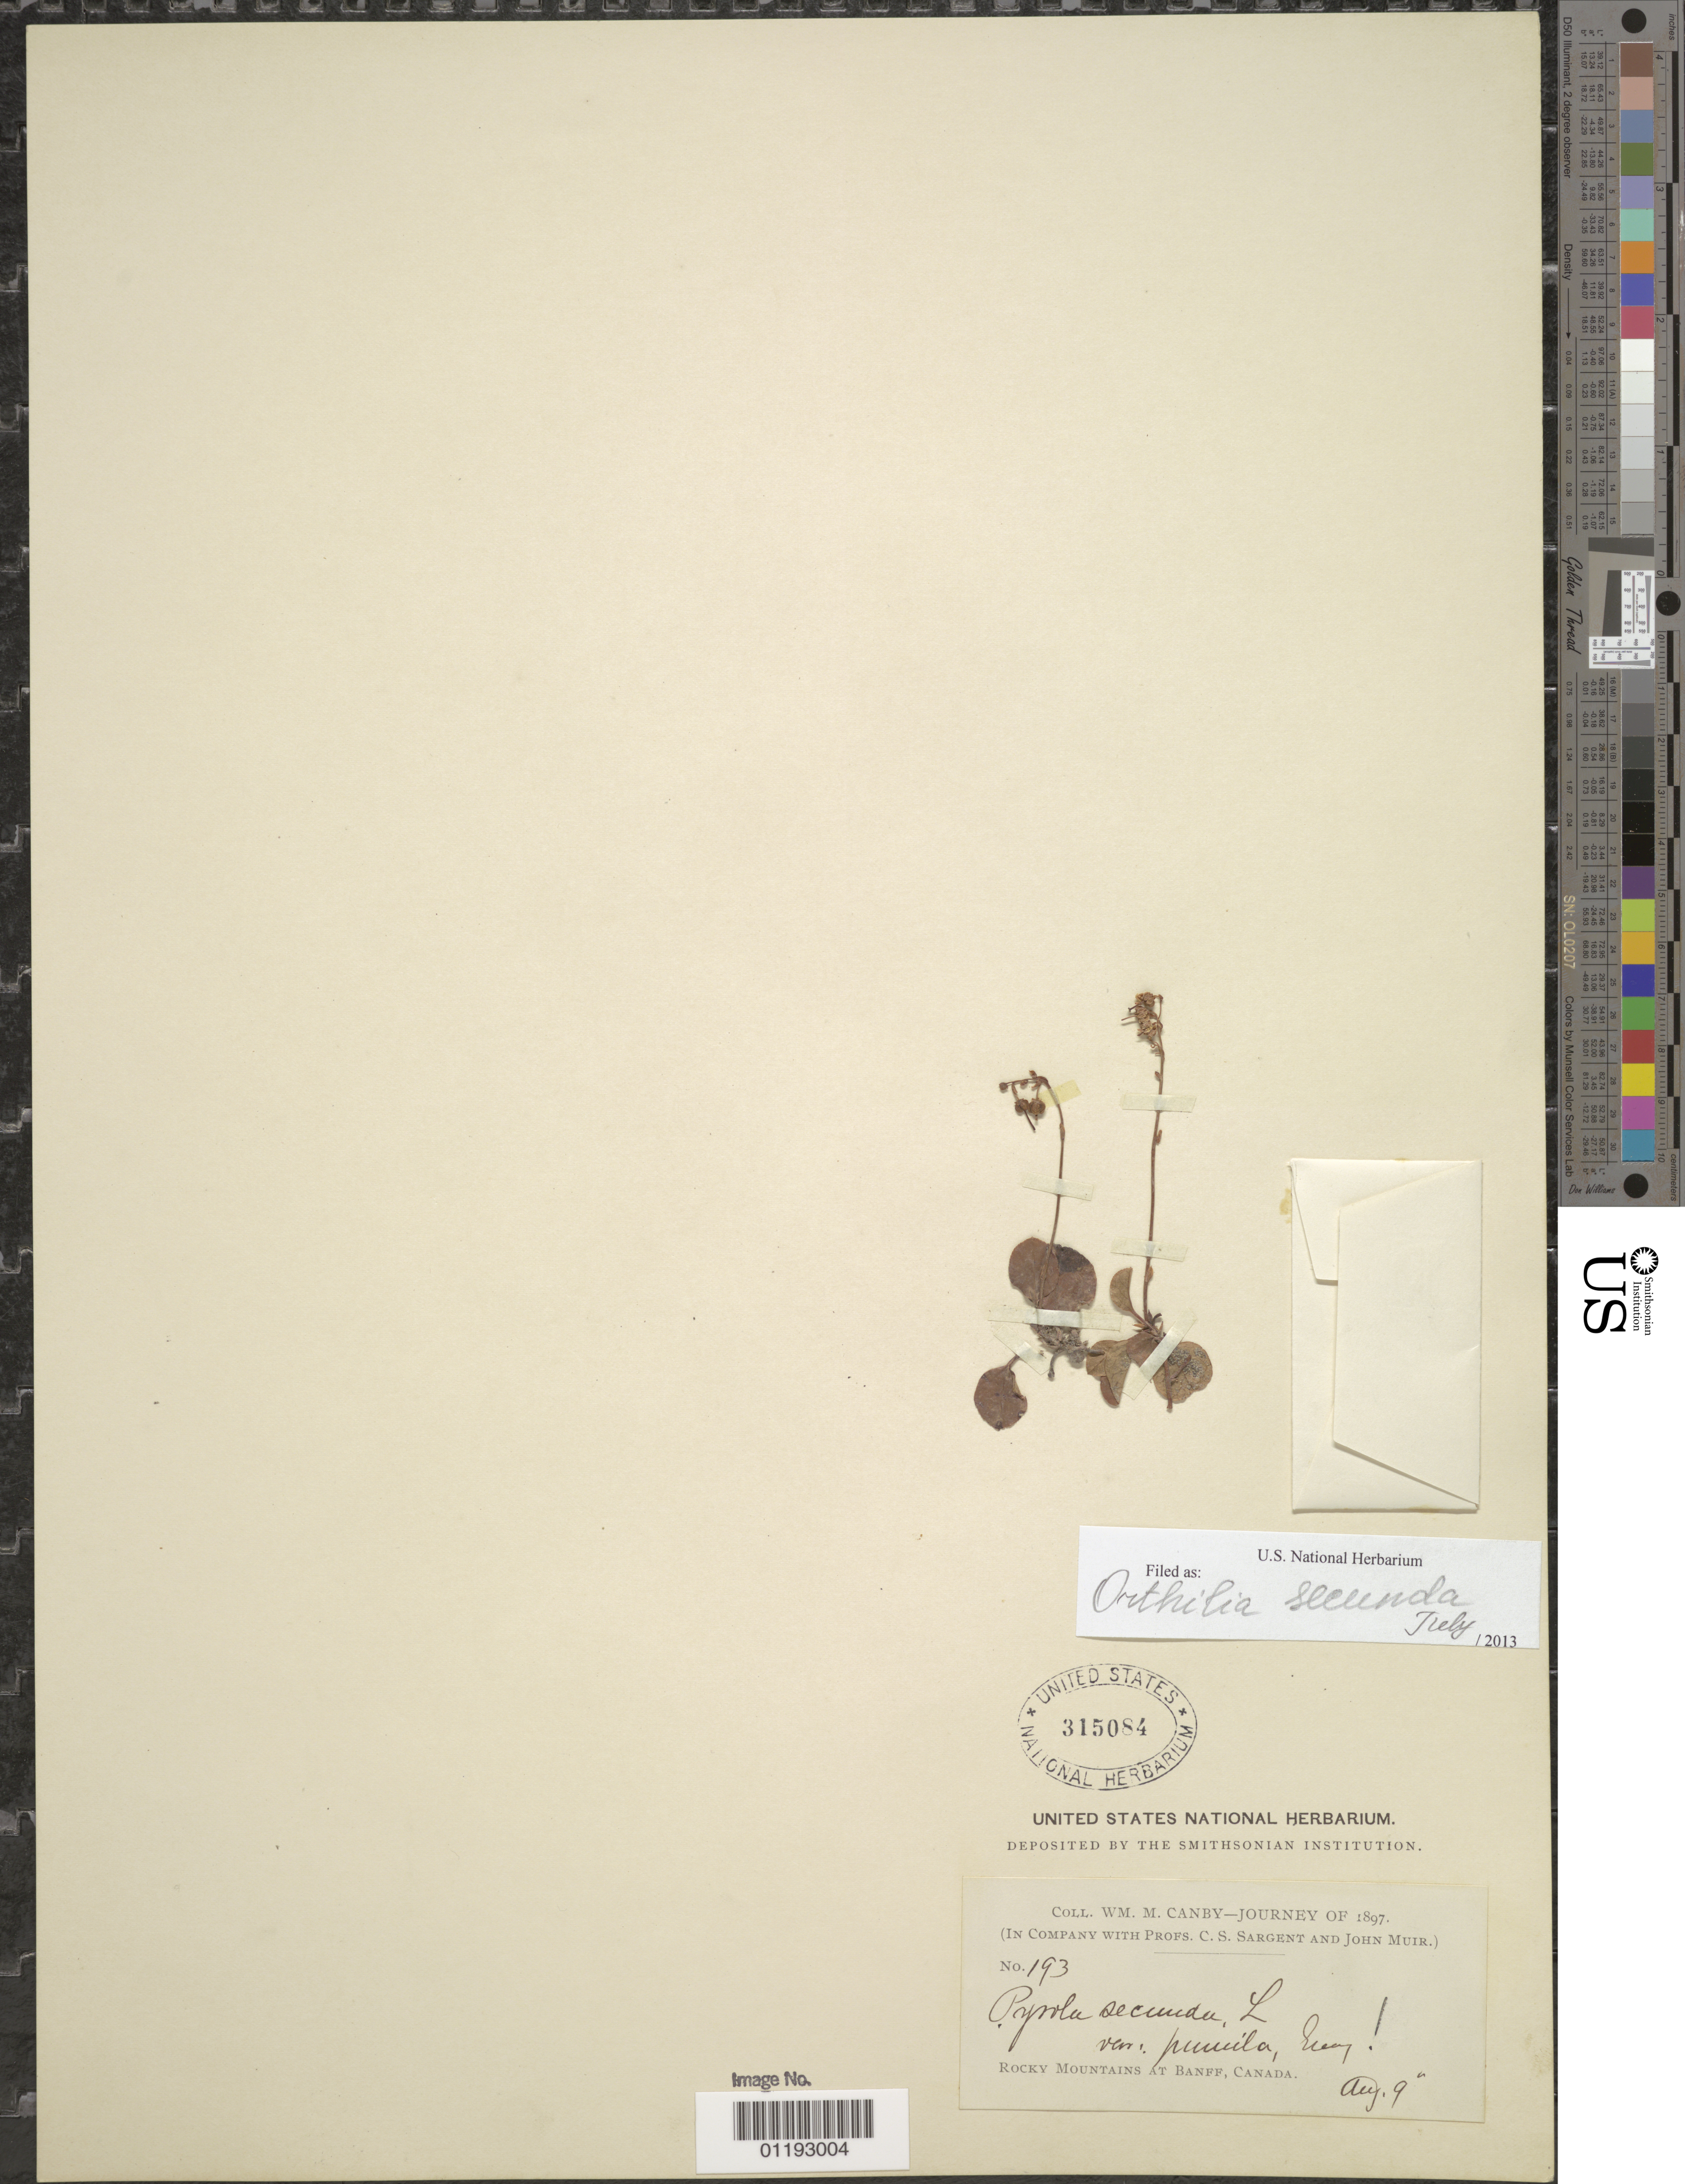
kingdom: Plantae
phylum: Tracheophyta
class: Magnoliopsida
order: Ericales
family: Ericaceae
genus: Orthilia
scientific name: Orthilia secunda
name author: (L.) House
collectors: W. M. Canby, C. S. Sargent & J. Muir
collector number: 193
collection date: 1897-08-09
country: Canada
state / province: Alberta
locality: Rocky Mts. at Banff.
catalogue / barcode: US 315084